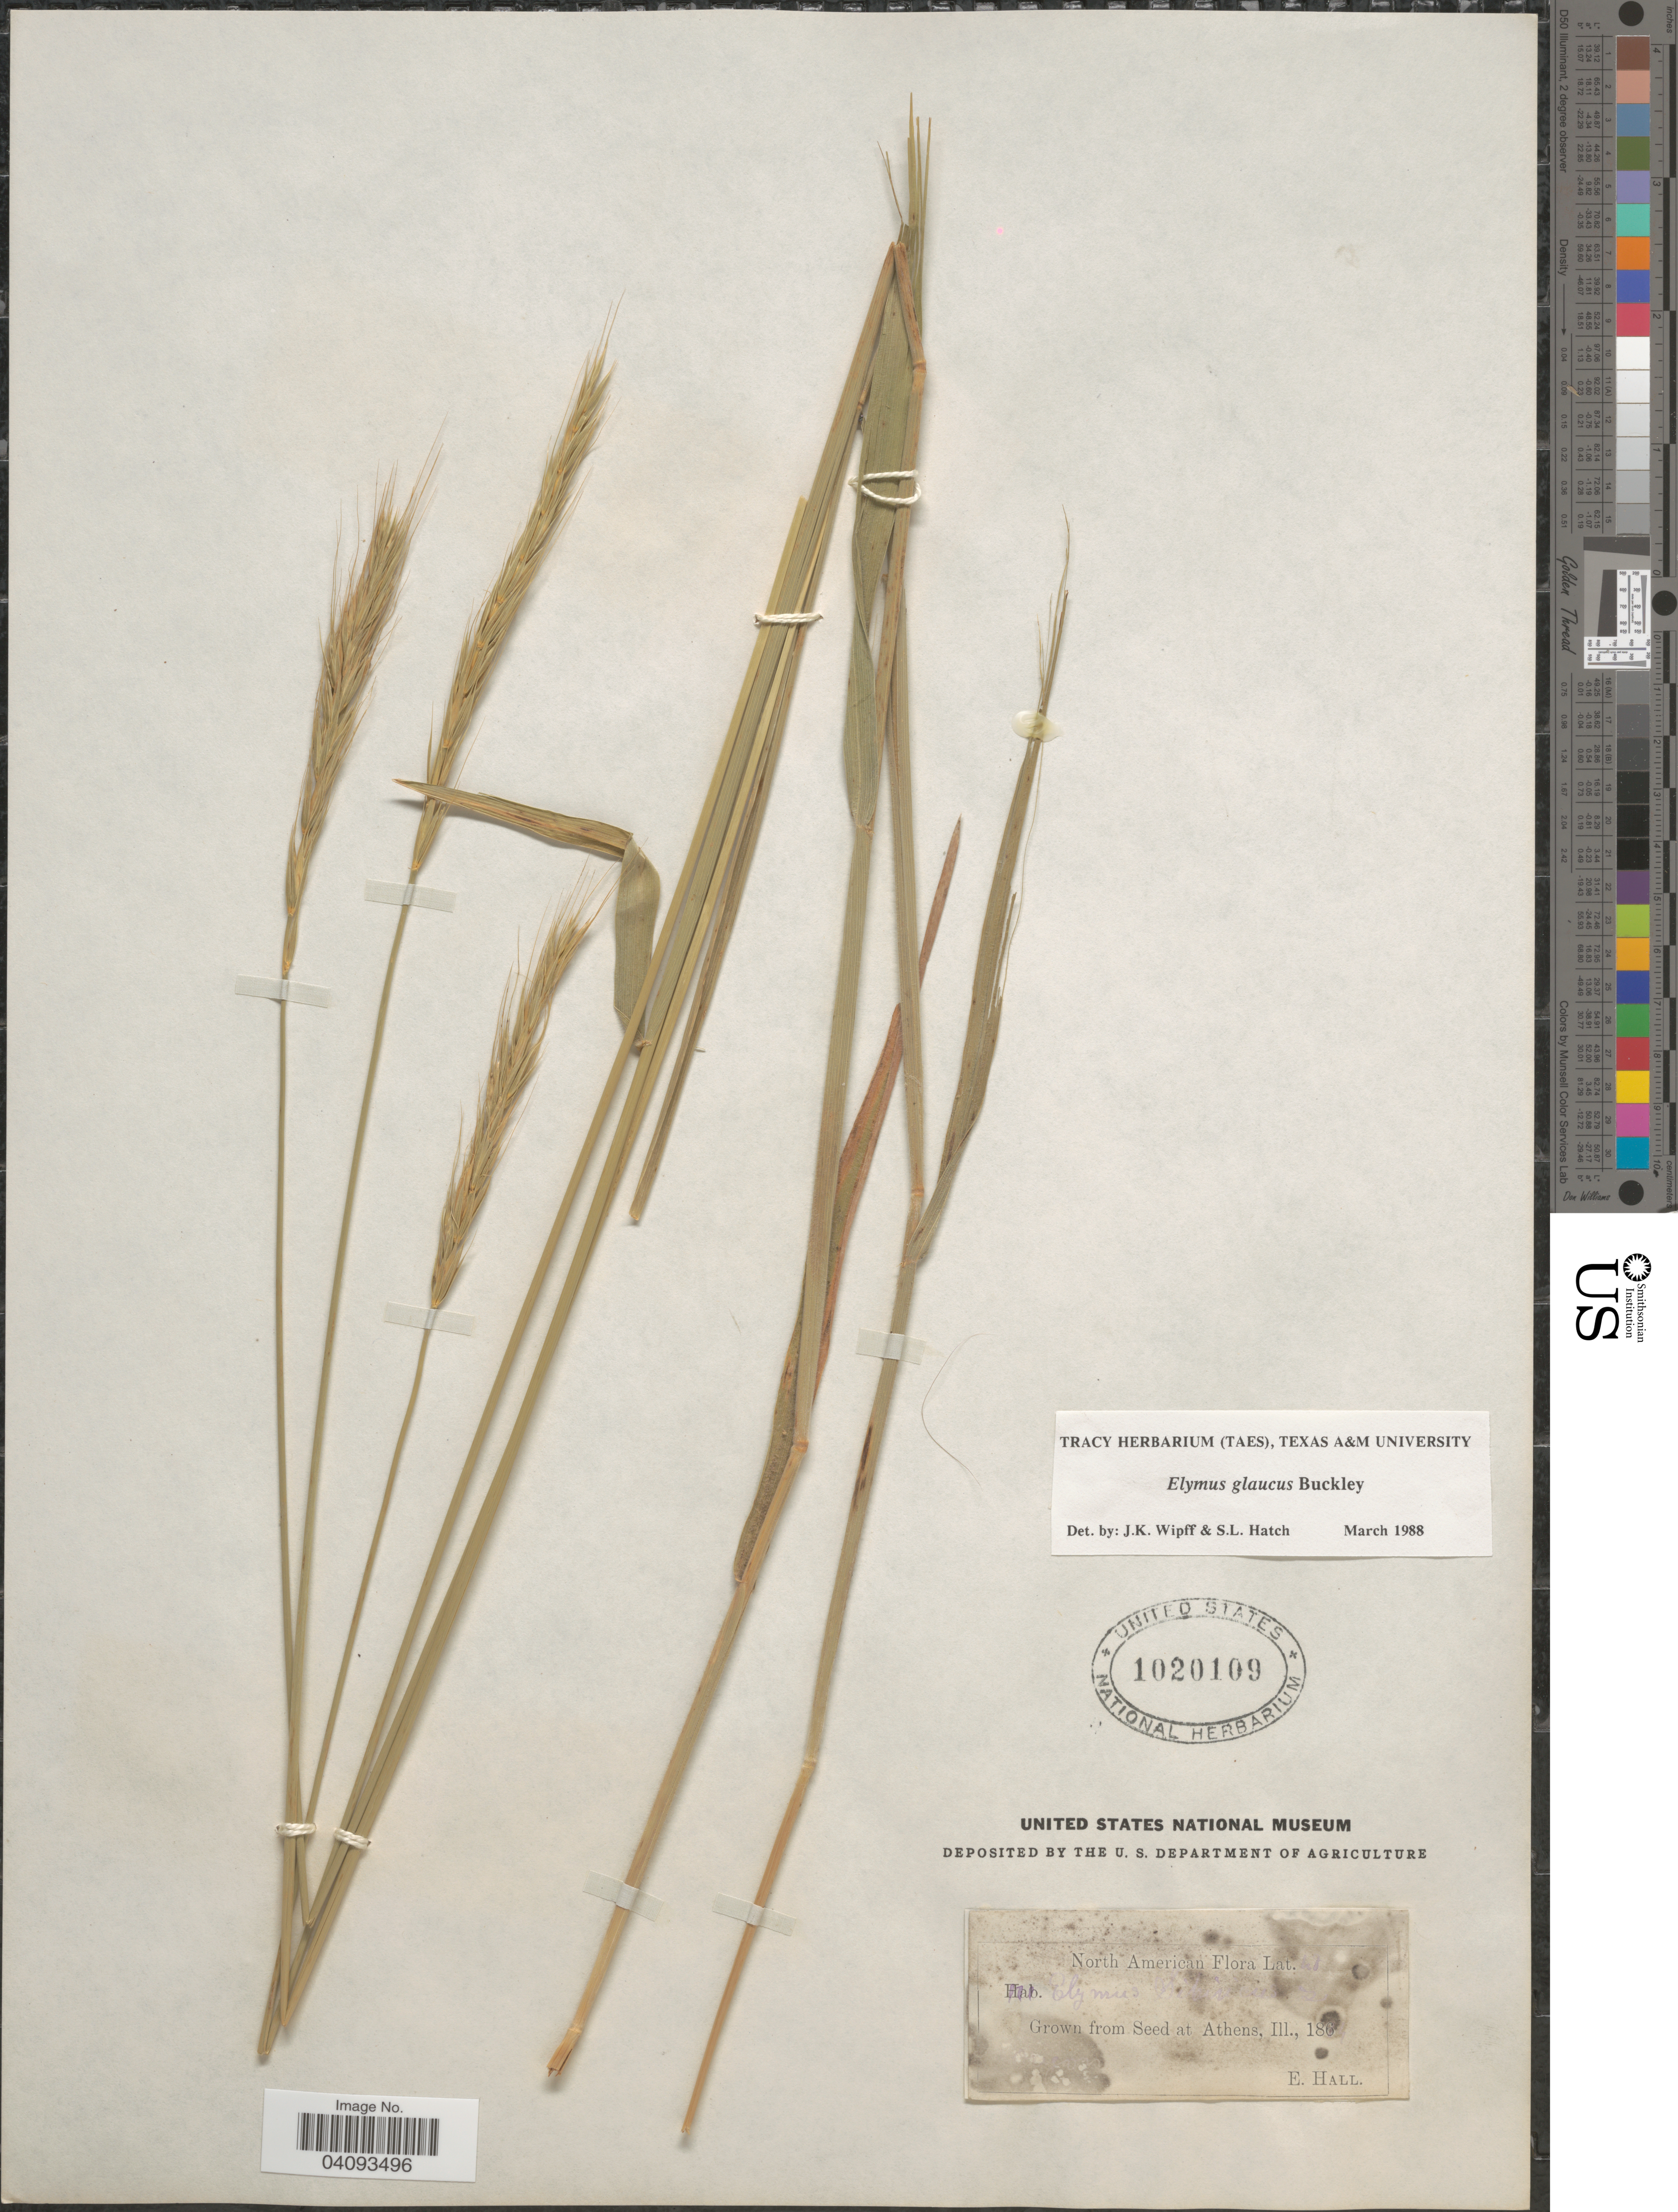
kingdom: Plantae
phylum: Tracheophyta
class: Liliopsida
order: Poales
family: Poaceae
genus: Elymus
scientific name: Elymus glaucus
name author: Buckley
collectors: E. Hall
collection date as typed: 186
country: United States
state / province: Illinois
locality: North American. Grown from Seed at Athens.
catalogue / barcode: US 1020109